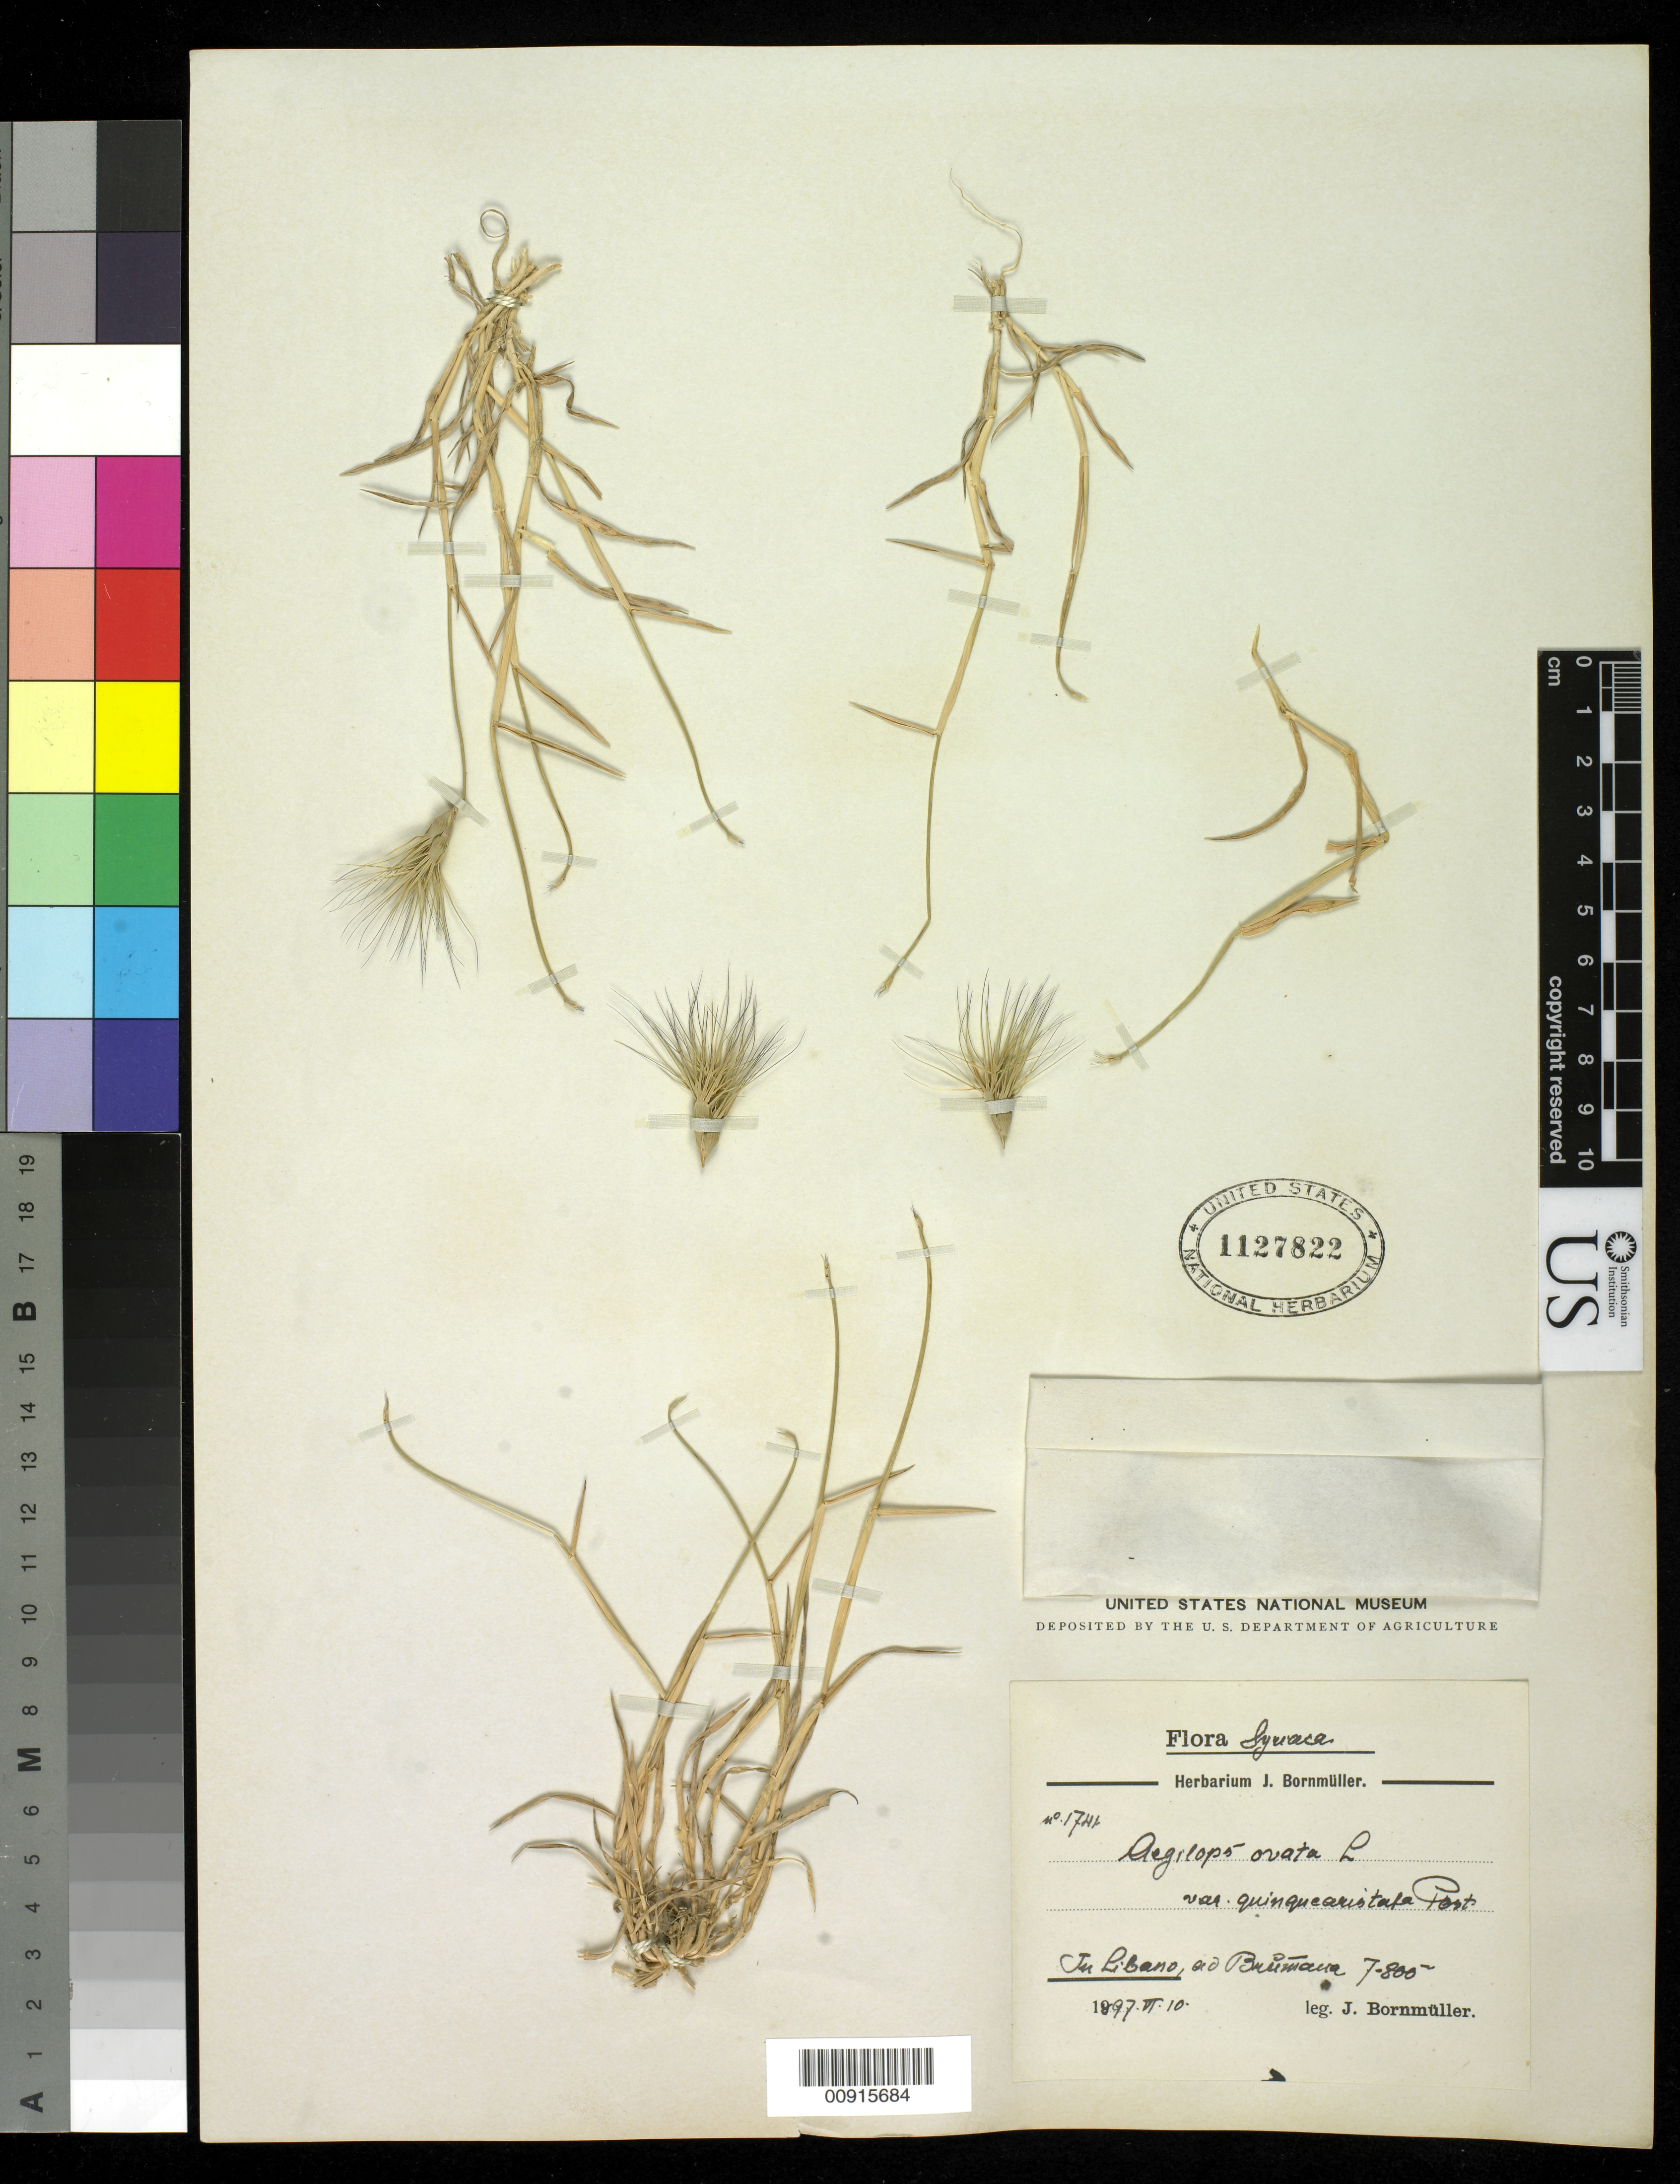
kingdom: Plantae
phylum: Tracheophyta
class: Liliopsida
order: Poales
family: Poaceae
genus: Aegilops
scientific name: Aegilops ovata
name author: L.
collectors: J. Bornmüller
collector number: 1741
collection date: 1897-06-10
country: Syria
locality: Brummana, Lebanon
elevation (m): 700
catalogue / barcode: US 1127822